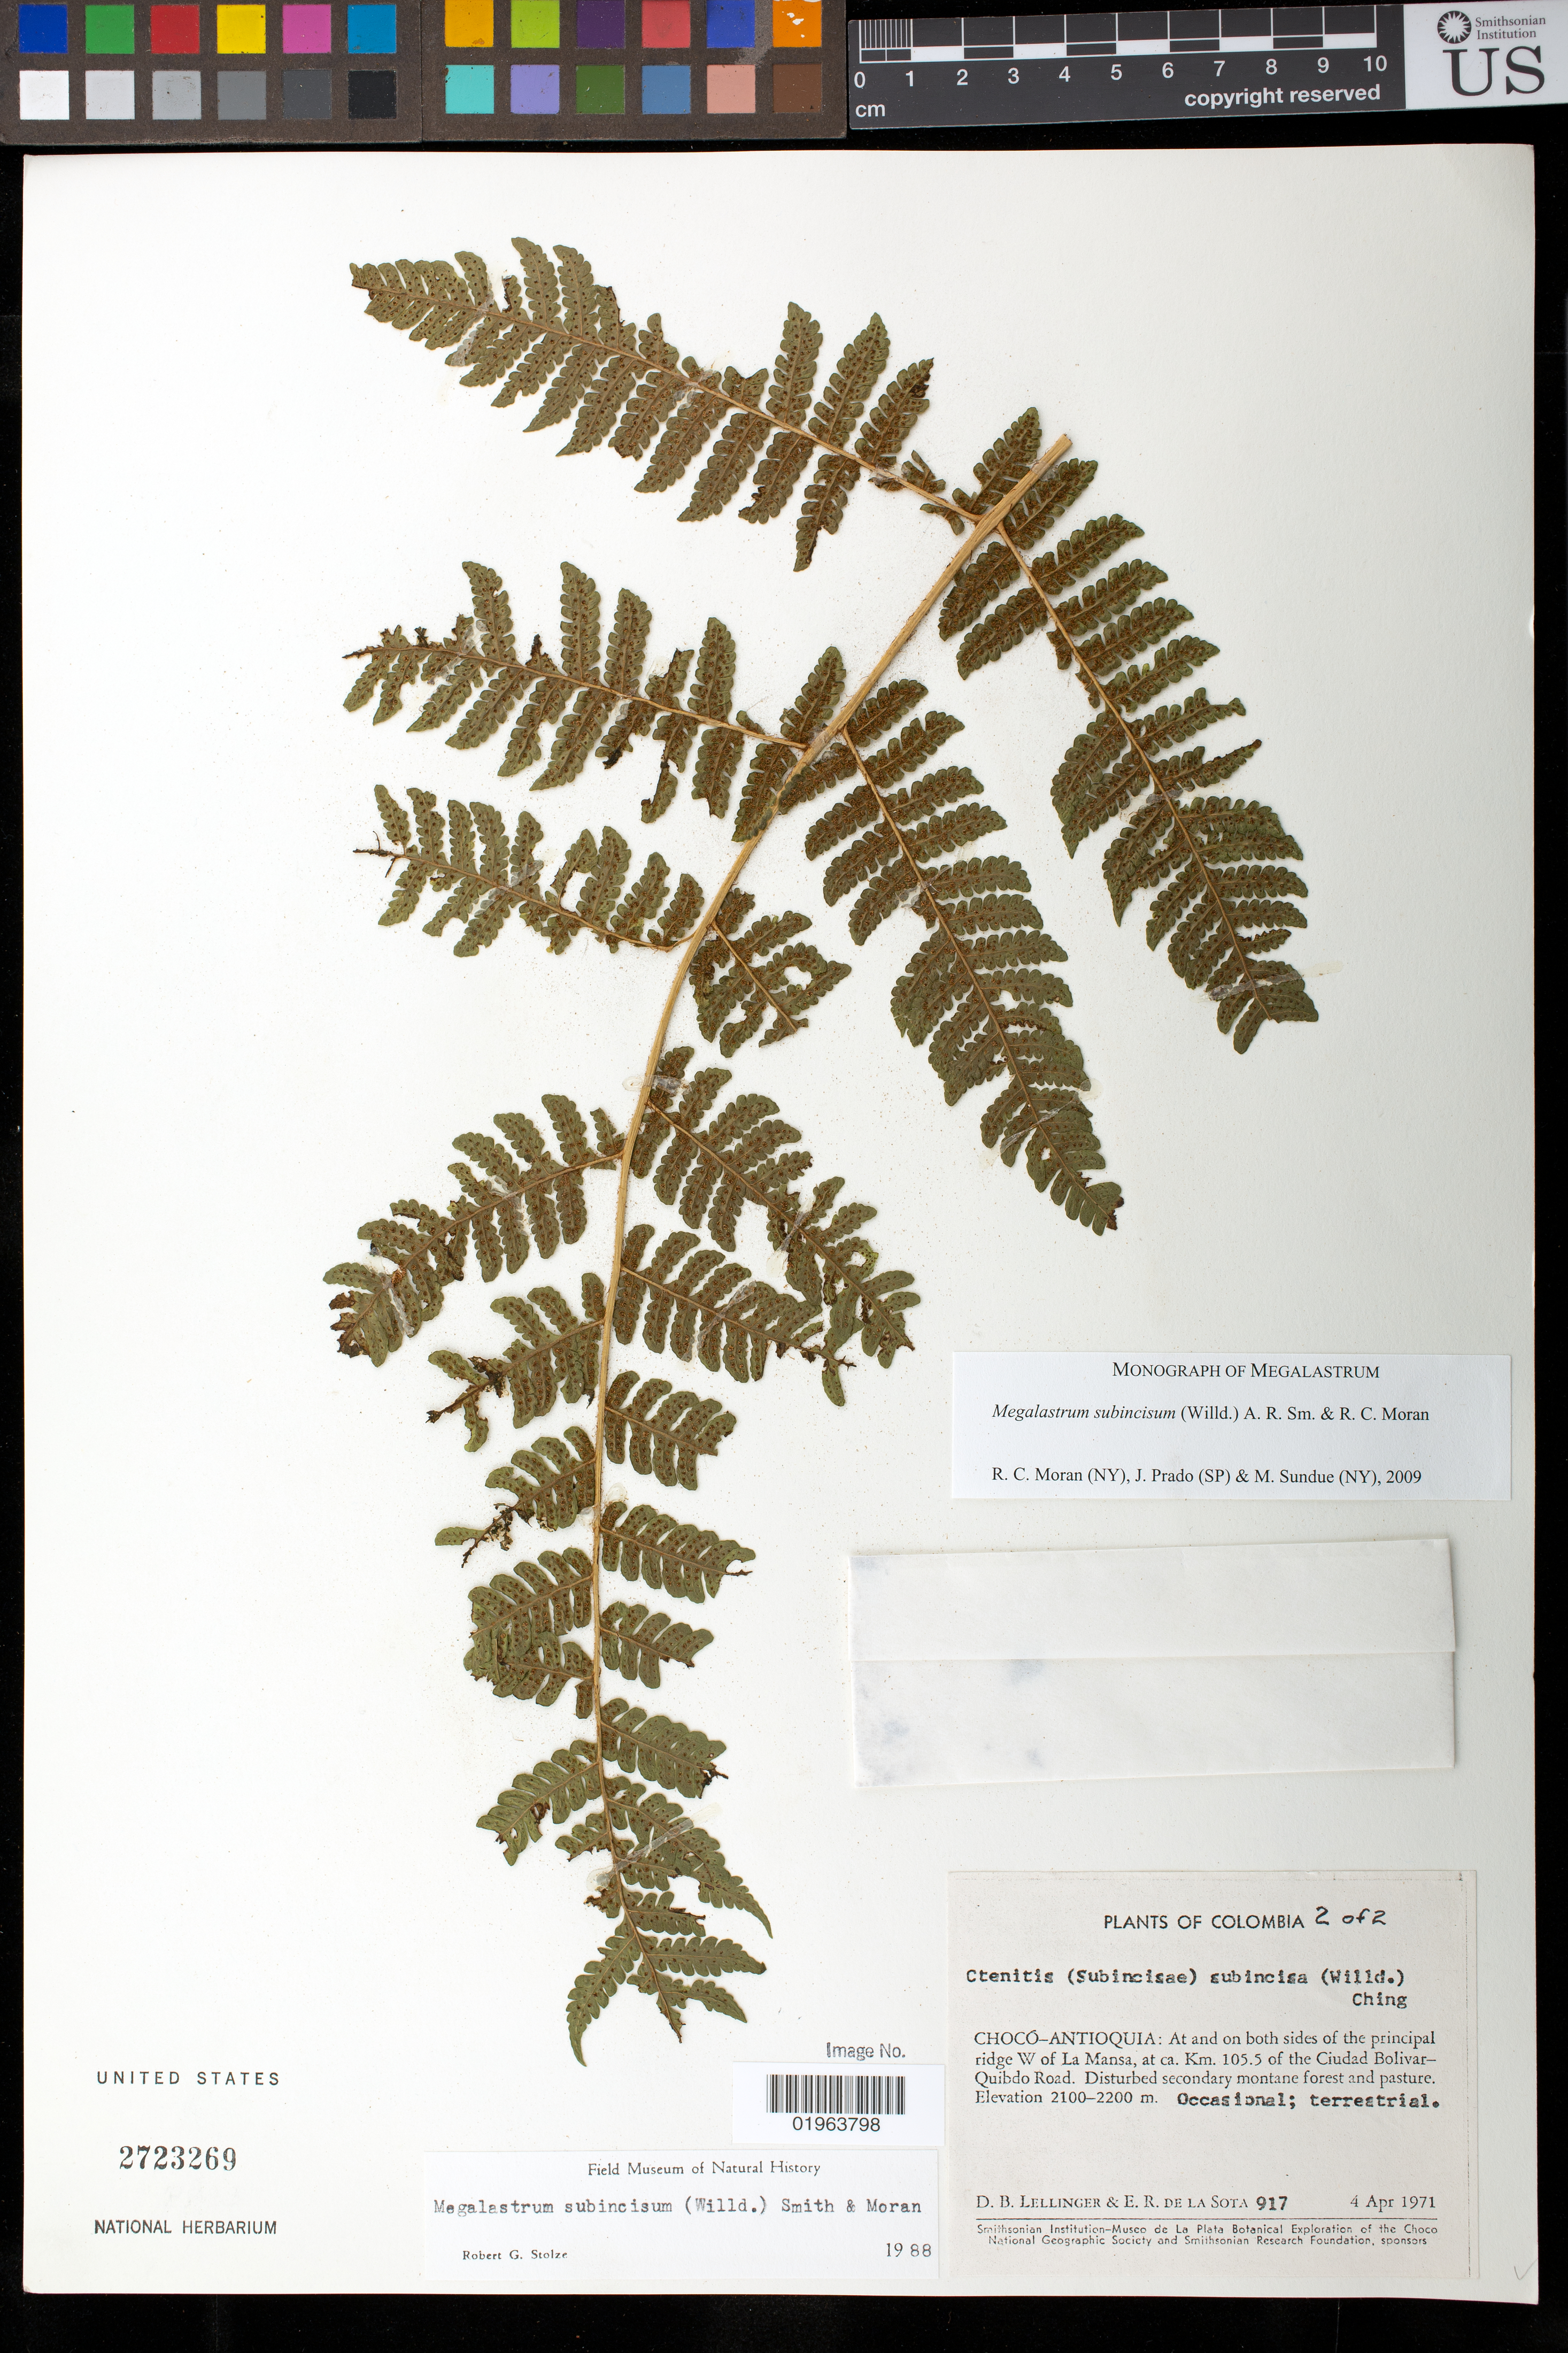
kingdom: Plantae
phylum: Tracheophyta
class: Polypodiopsida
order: Polypodiales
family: Dryopteridaceae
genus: Megalastrum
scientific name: Megalastrum subincisum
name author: (Willd.) A.R. Sm. & R.C. Moran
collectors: D. B. Lellinger & E. R. de la Sota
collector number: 917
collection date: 1971-04-04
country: Colombia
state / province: Chocó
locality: Chocó-Antioquia: At and on both sides of the principal ridge W of La Mansa, at. ca. Km. 105.5 of the Ciudad Bolivar-Quibdo Road.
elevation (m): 2100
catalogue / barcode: US 2723269